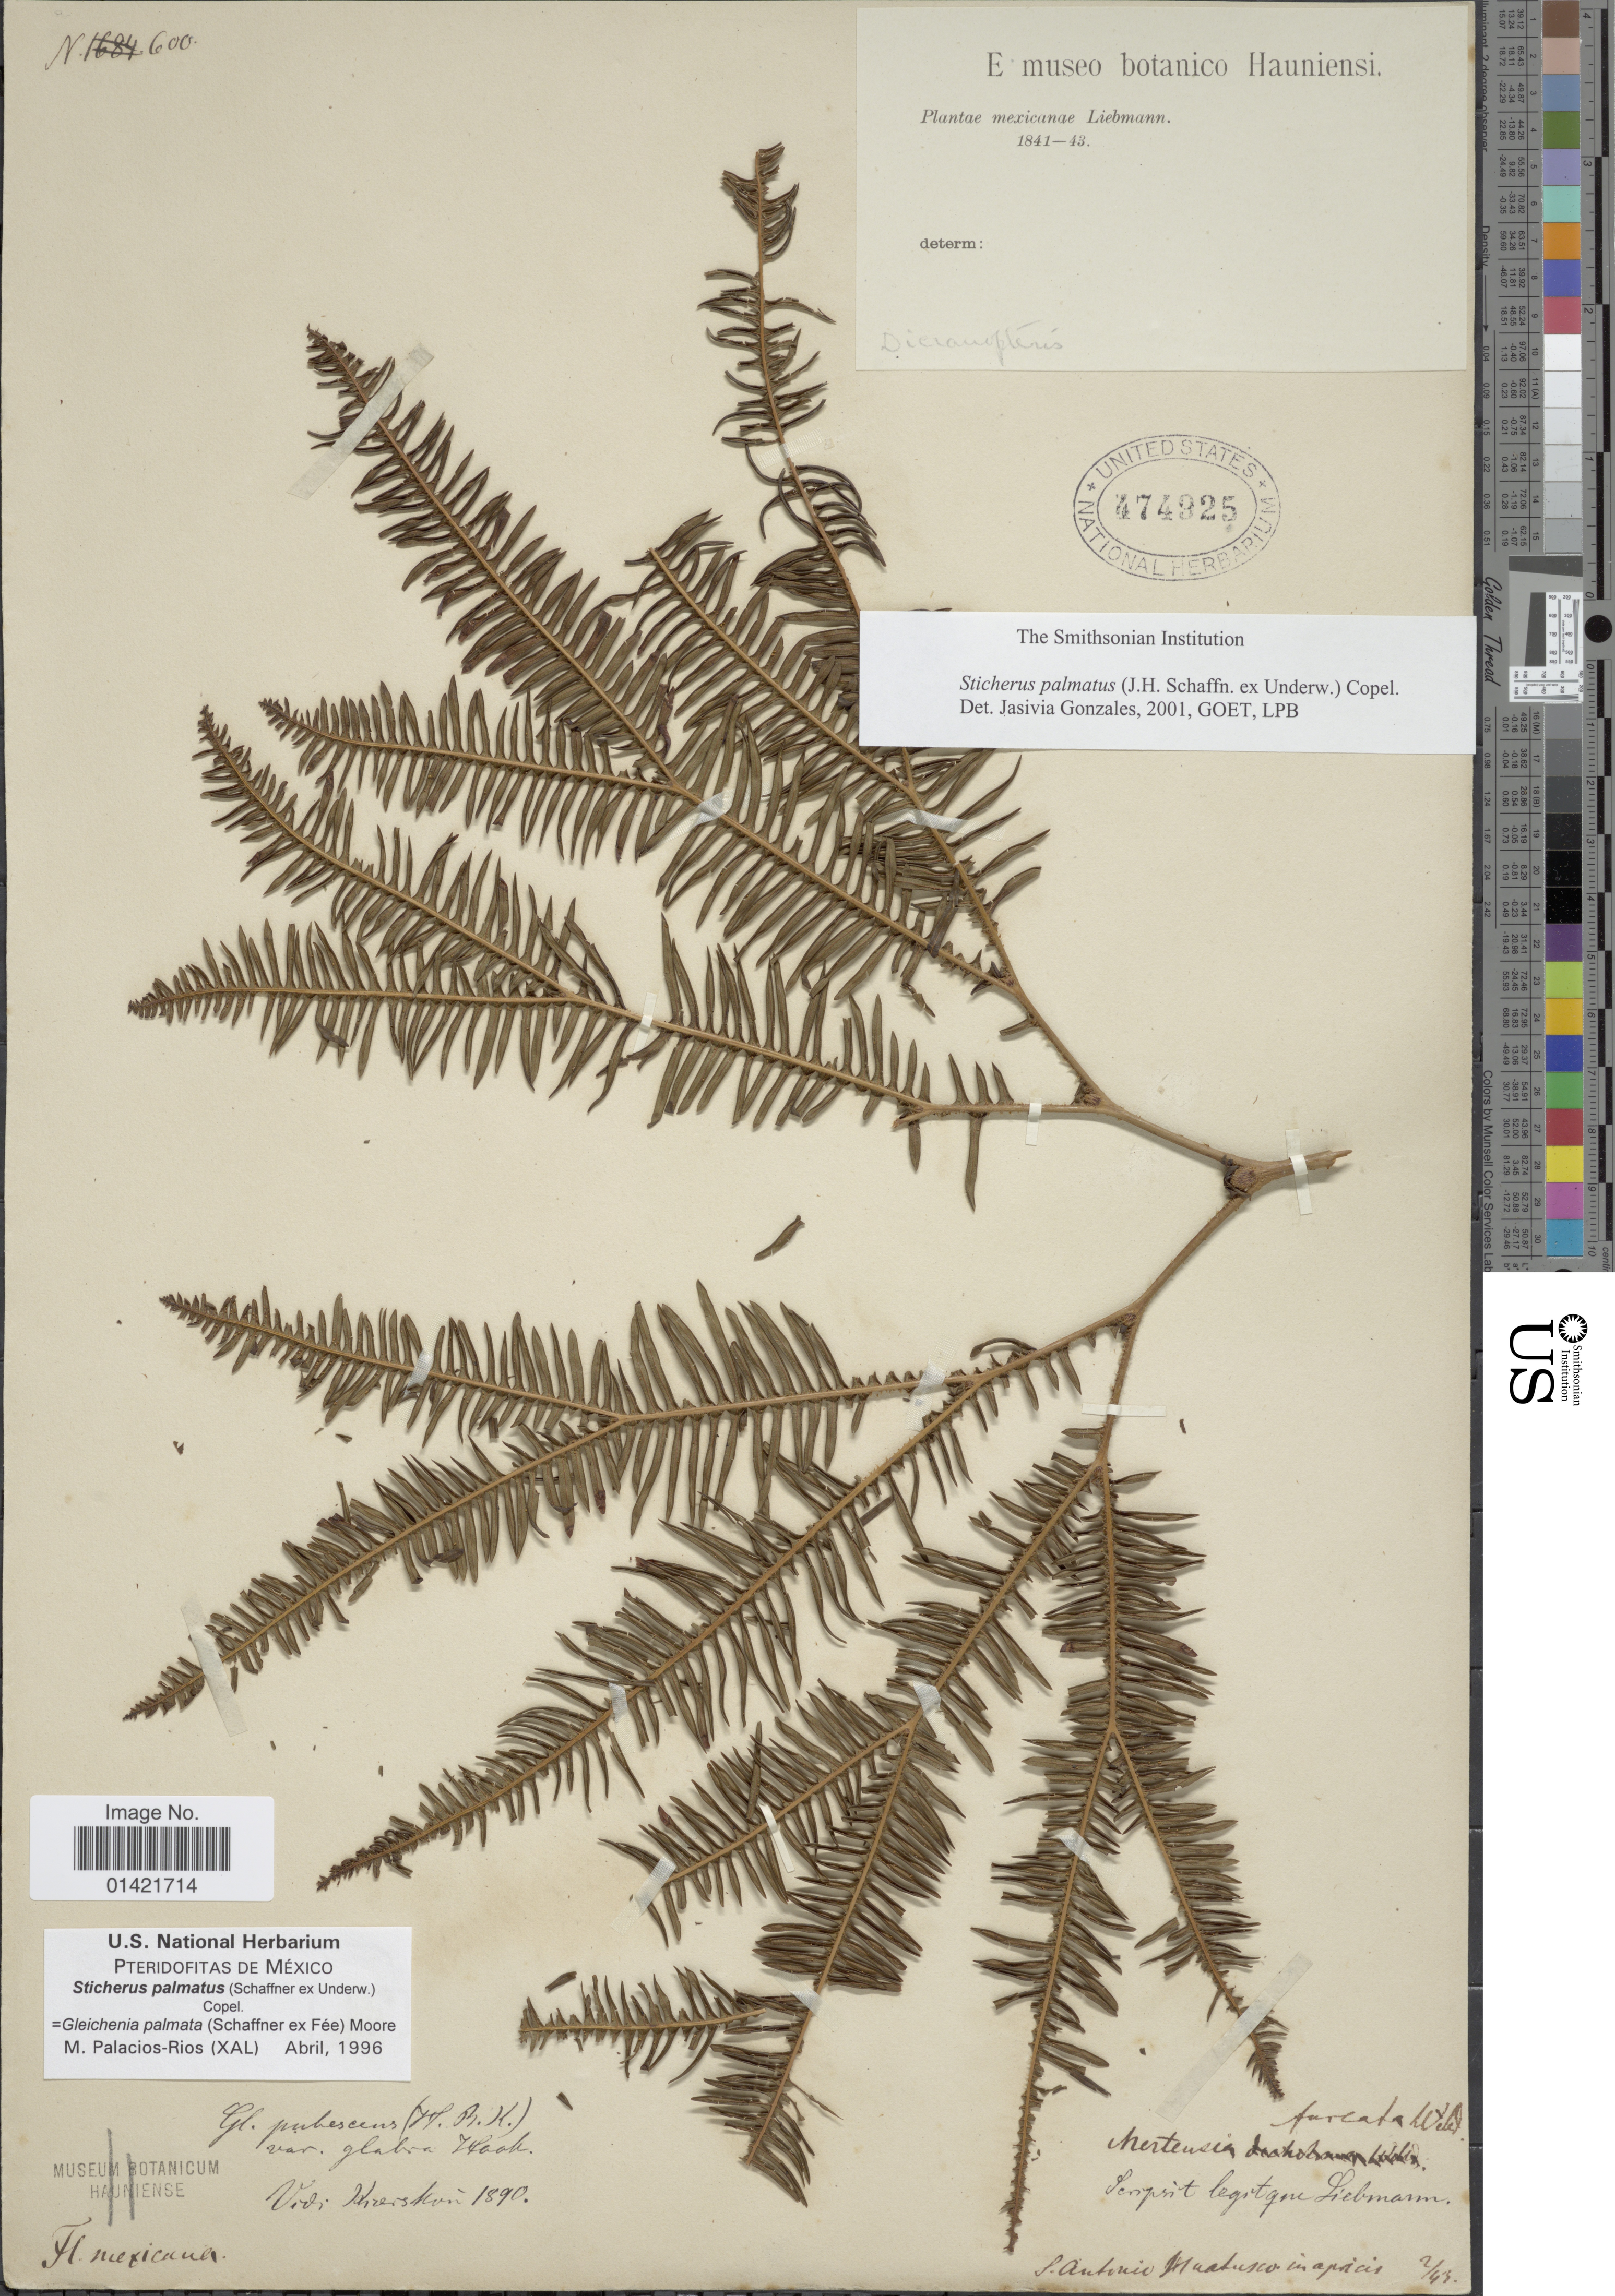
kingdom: Plantae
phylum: Tracheophyta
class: Polypodiopsida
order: Gleicheniales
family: Gleicheniaceae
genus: Sticherus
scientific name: Sticherus furcatus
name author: (L.) Ching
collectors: Liebmann, --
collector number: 600?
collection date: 1841/1843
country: Mexico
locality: Mexicanae.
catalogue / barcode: US 474925